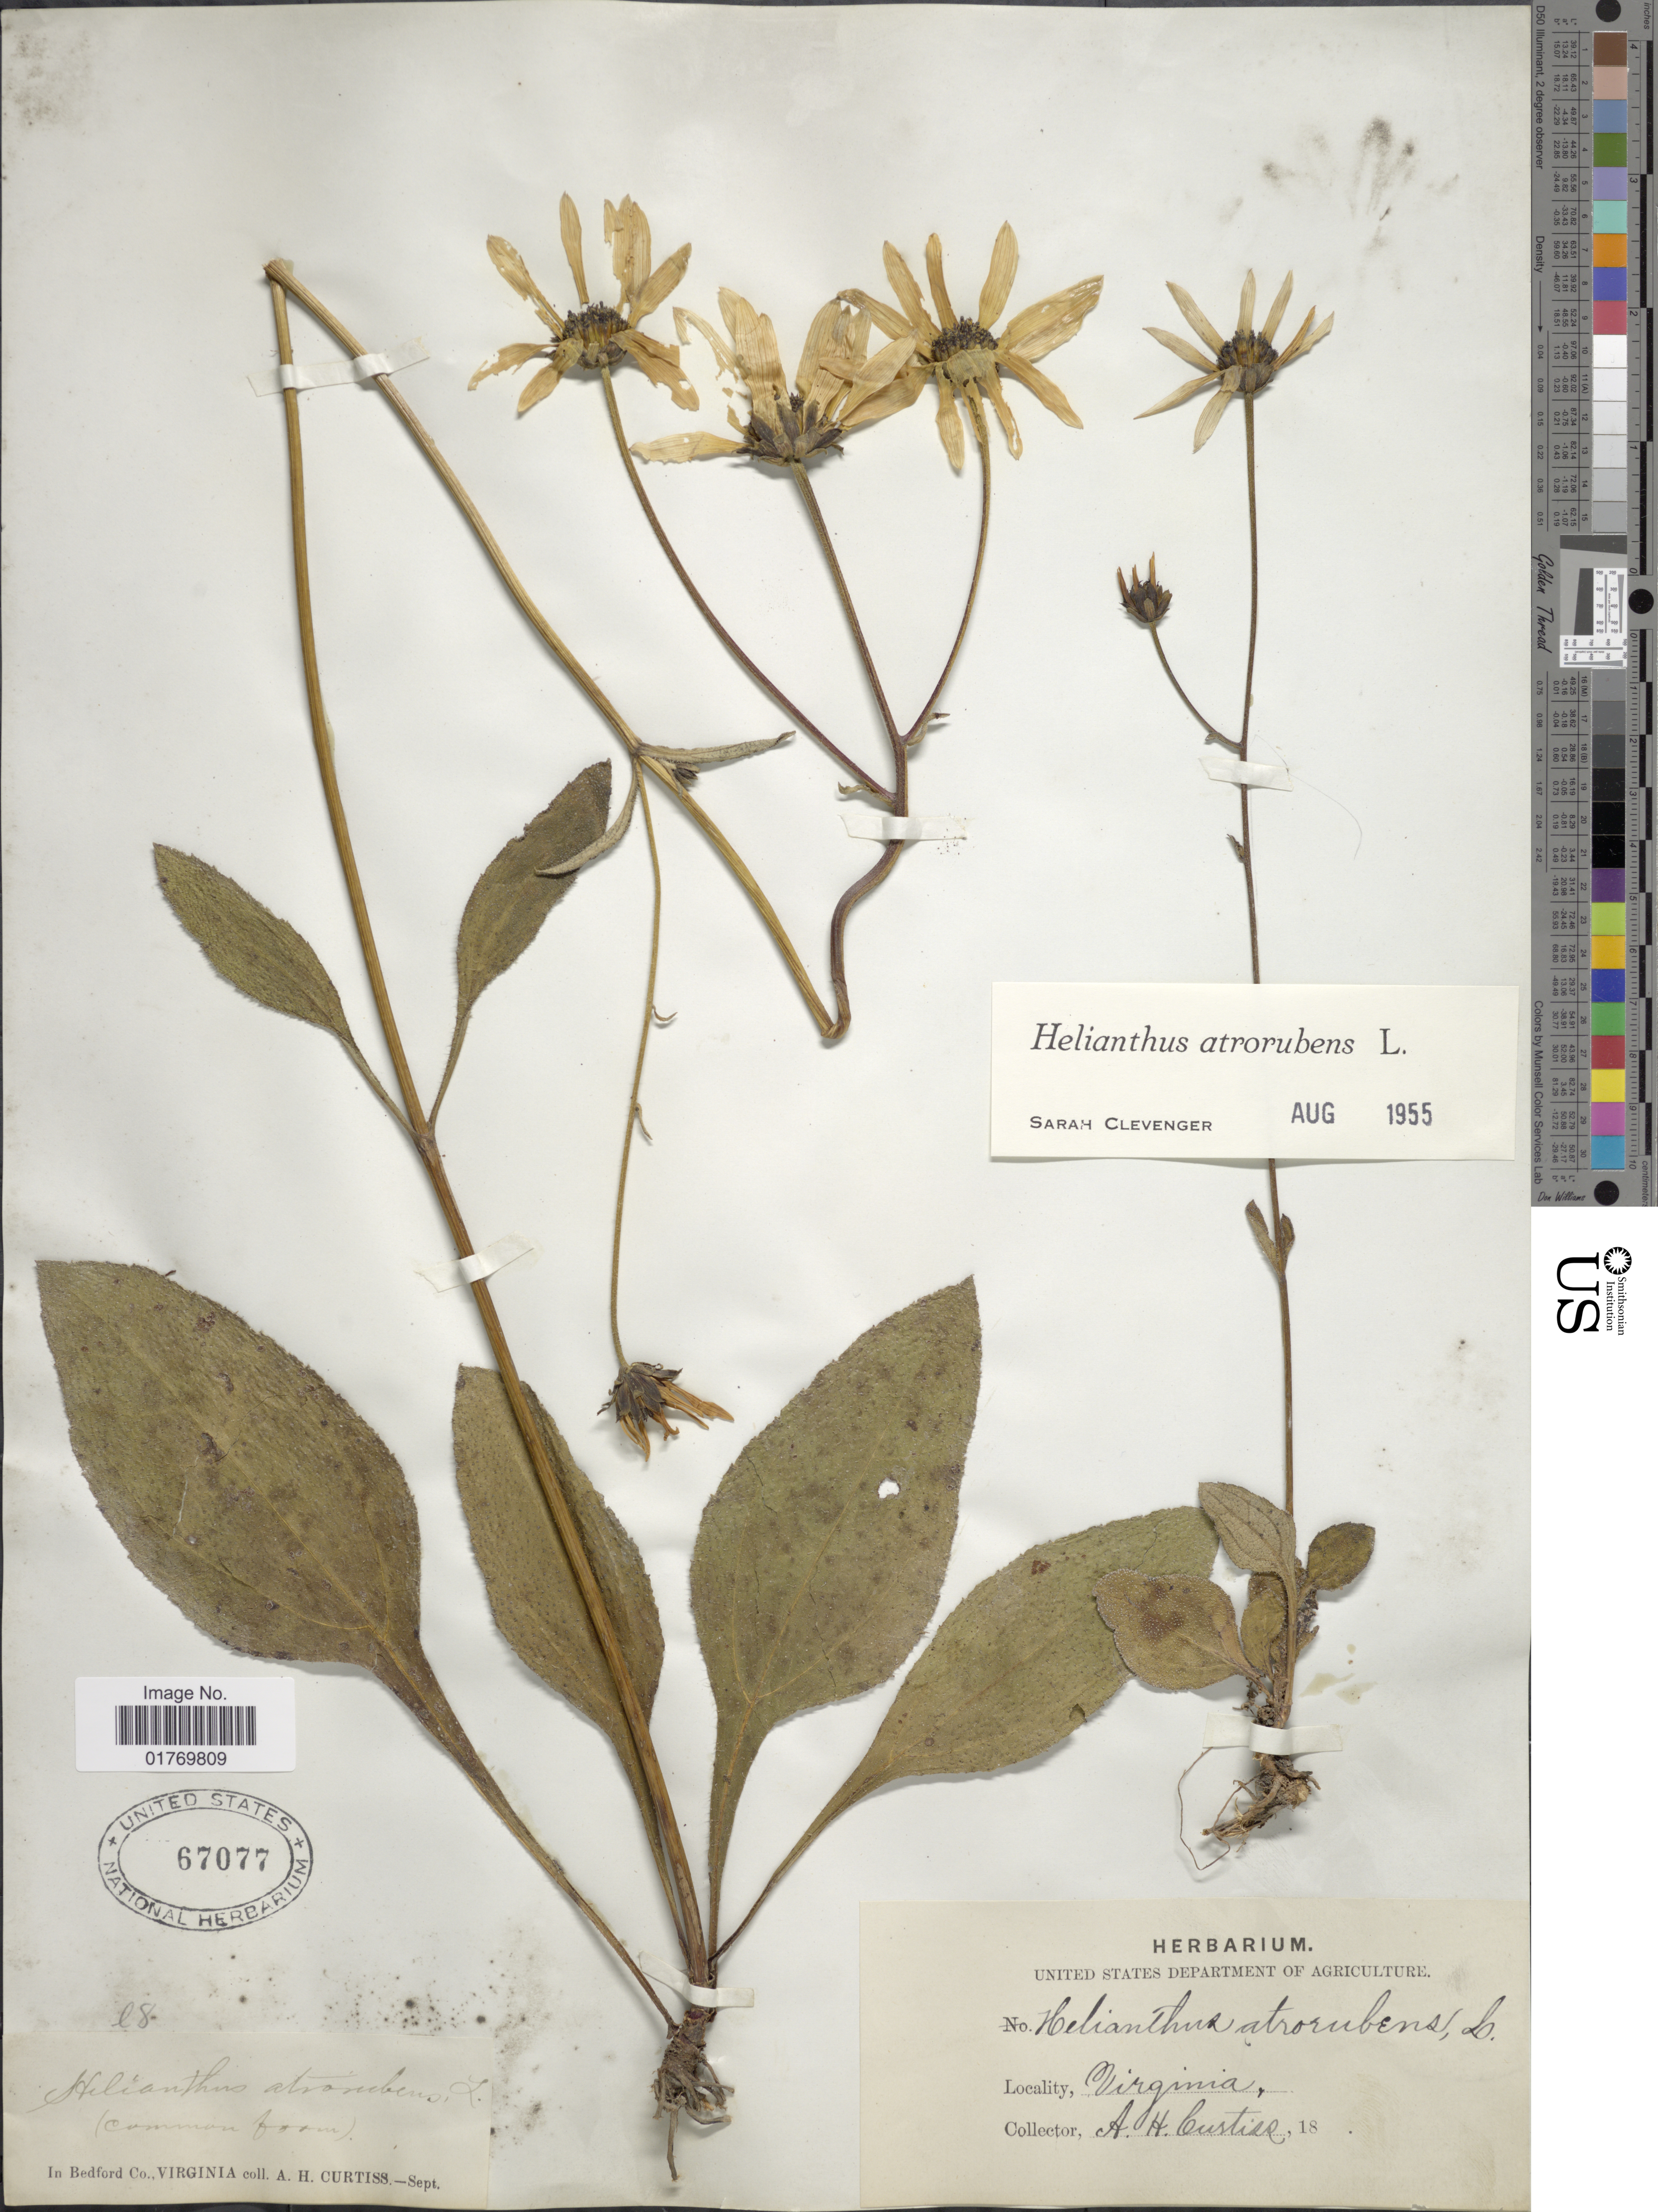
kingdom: Plantae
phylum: Tracheophyta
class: Magnoliopsida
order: Asterales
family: Asteraceae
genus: Helianthus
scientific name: Helianthus atrorubens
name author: L.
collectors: A. H. Curtiss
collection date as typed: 18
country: United States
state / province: Virginia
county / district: Bedford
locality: In Bedford Co.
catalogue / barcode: US 67077